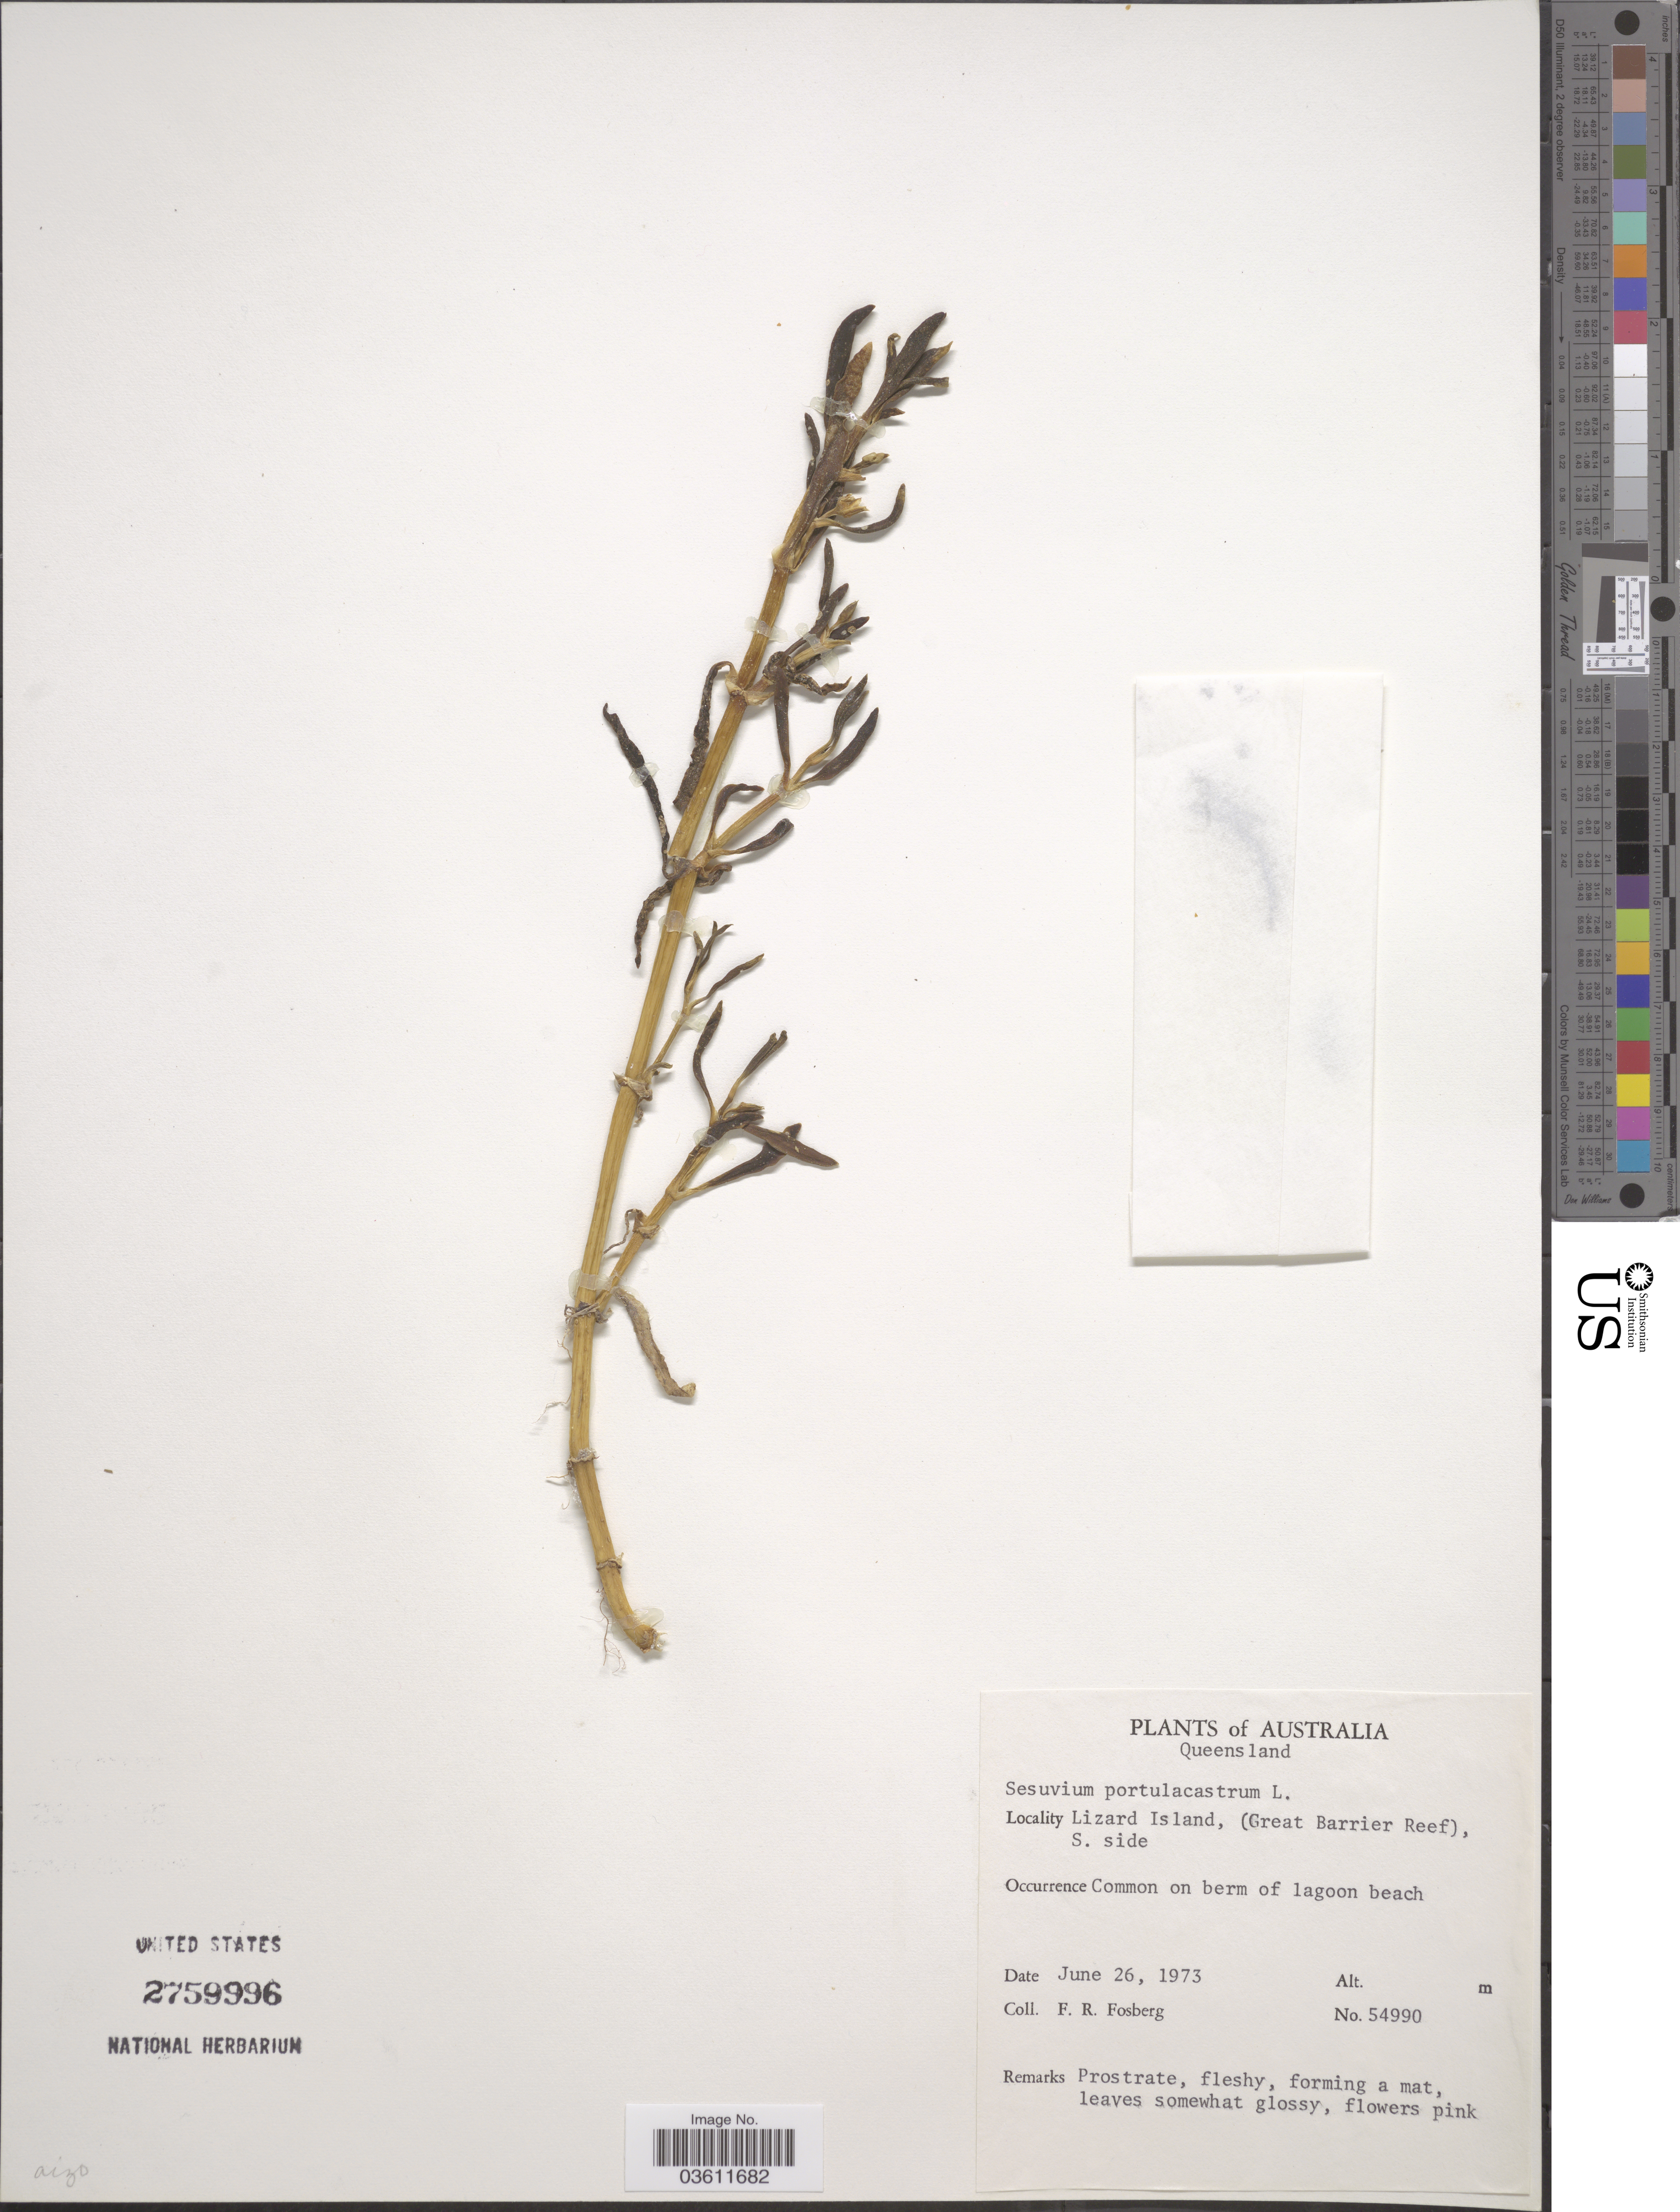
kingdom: Plantae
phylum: Tracheophyta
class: Magnoliopsida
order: Caryophyllales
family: Aizoaceae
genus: Sesuvium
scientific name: Sesuvium portulacastrum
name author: (L.) L.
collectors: F. R. Fosberg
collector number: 54990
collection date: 1973-06-26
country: Australia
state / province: Queensland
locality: Lizard Island, (Great Barrier Reef), S. side.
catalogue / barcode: US 2759996